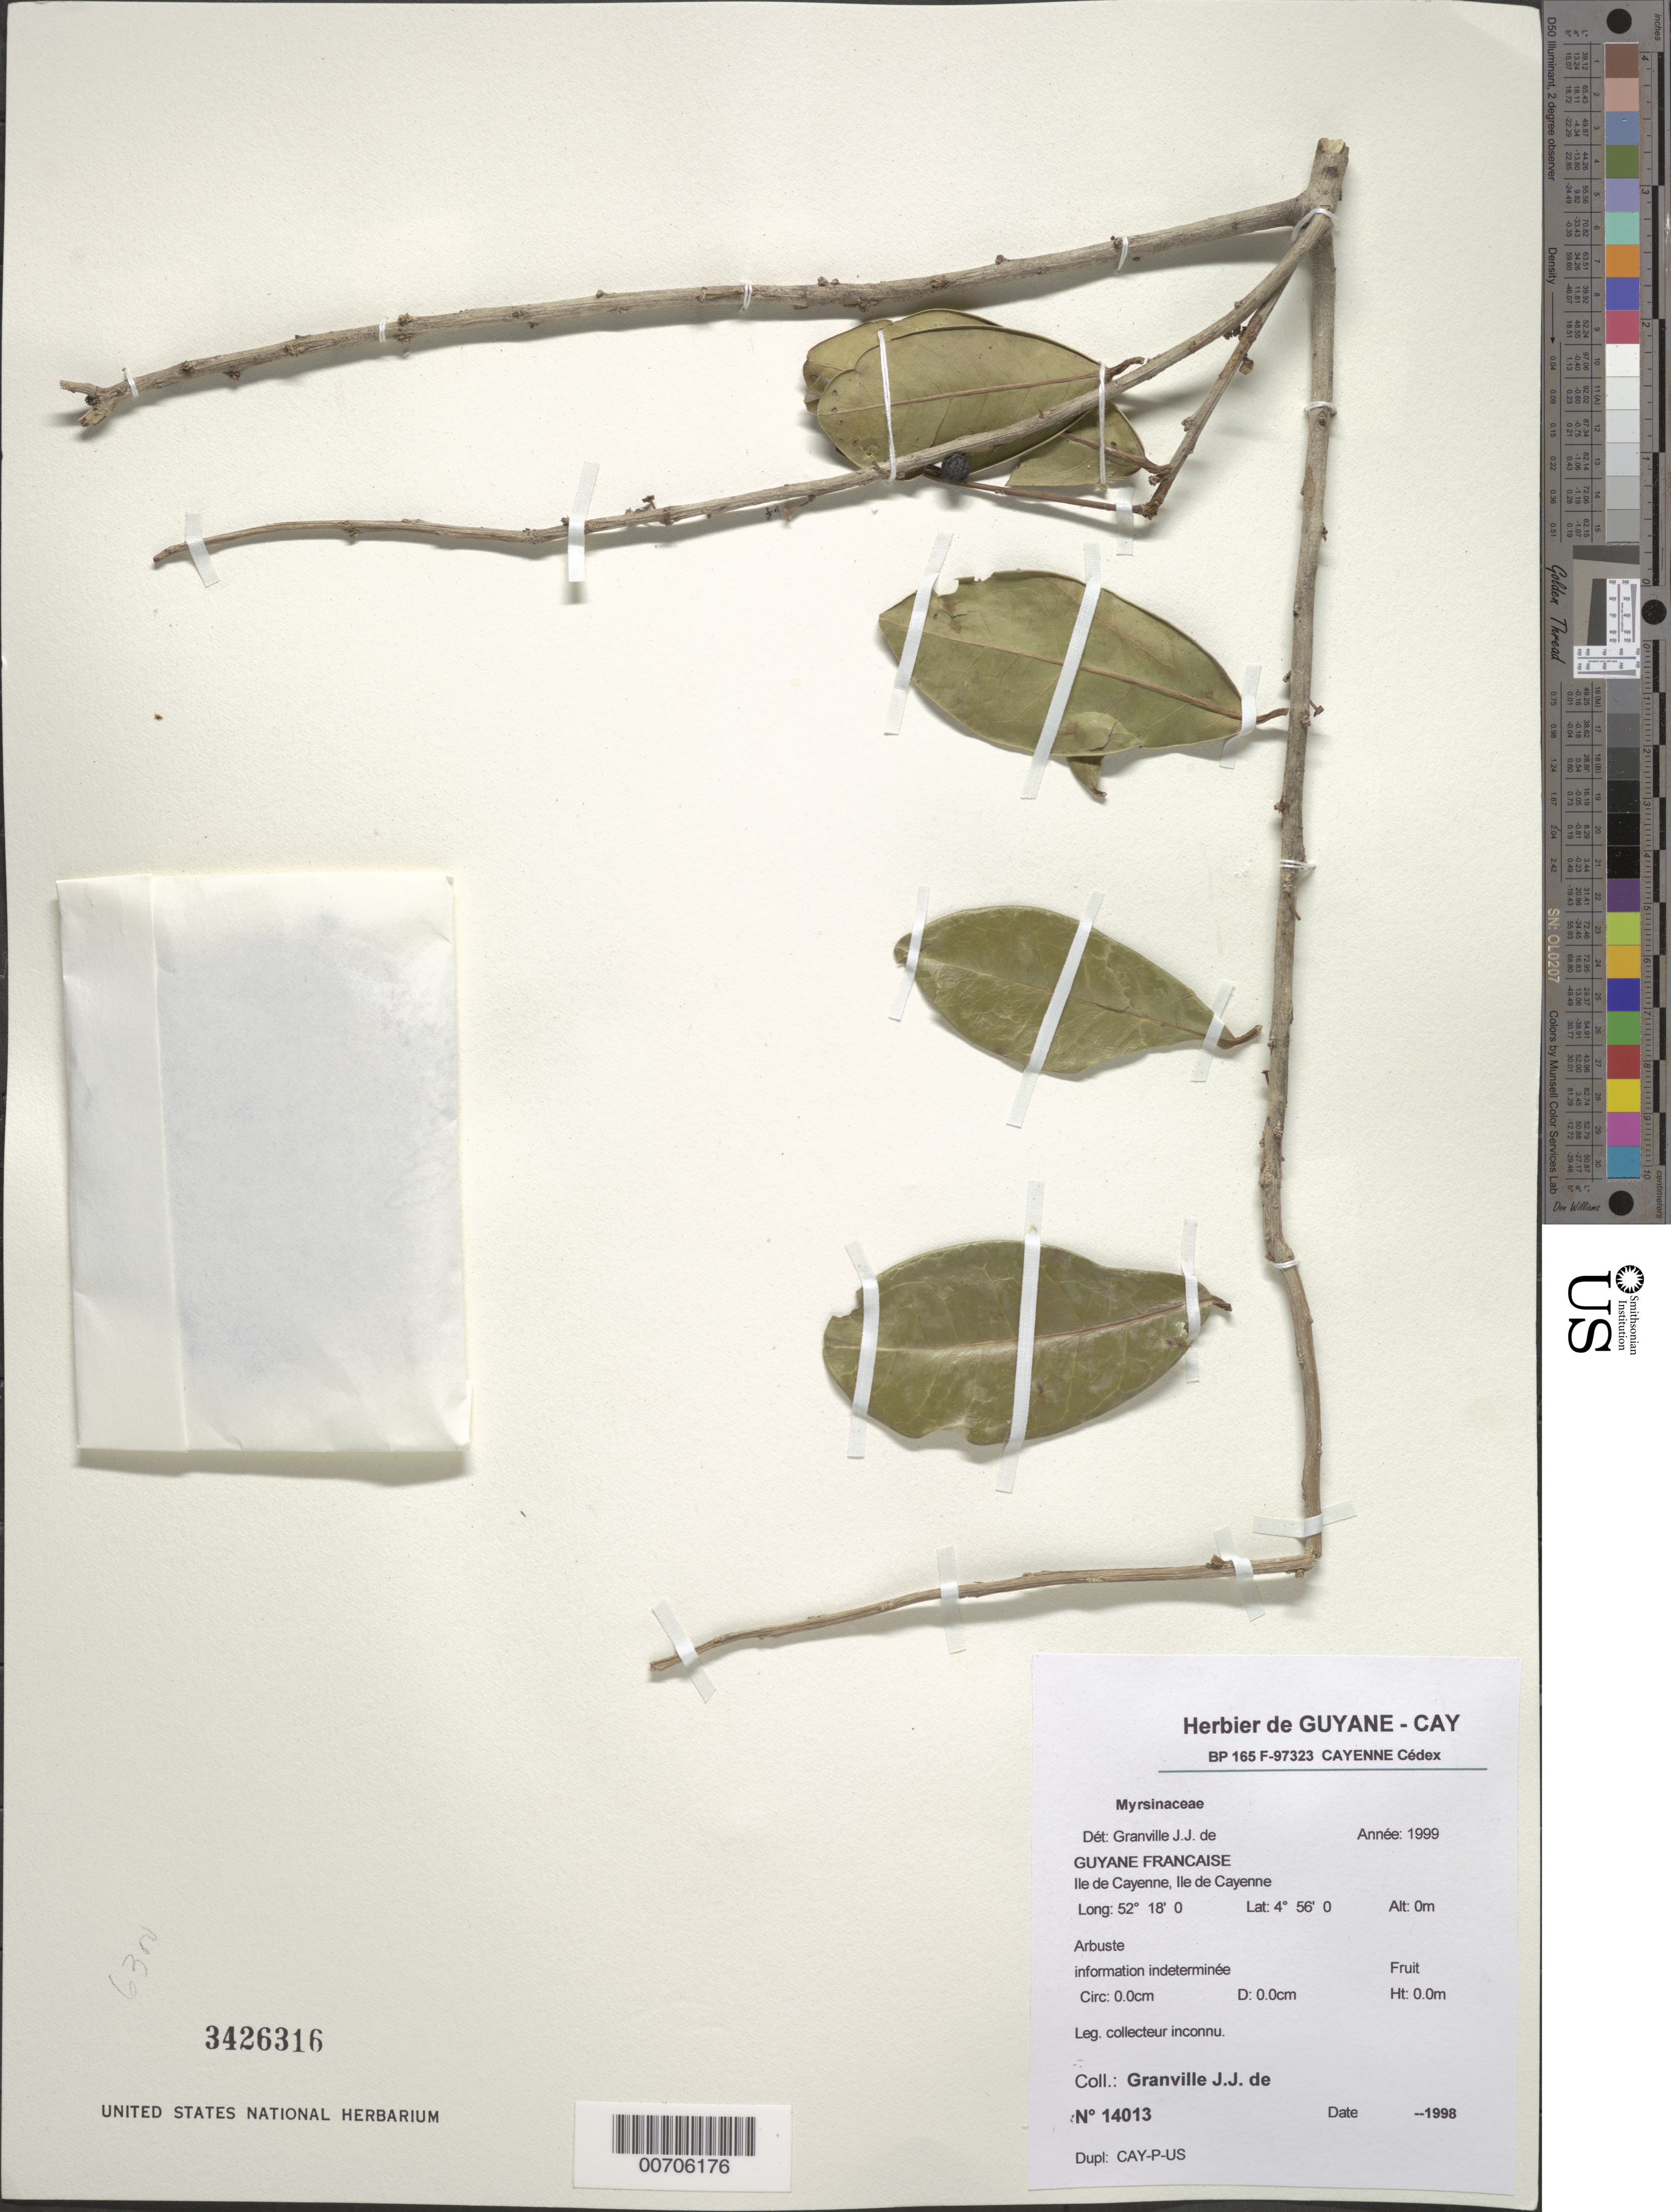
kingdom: Plantae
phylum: Tracheophyta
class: Magnoliopsida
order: Ericales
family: Primulaceae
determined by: Granville, J. J. de, (CAY), Institut de Recherche pour le Developpement (IRD) (FRENCH GUIANA)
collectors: J.-J. de Granville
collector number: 14013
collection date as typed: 1998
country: French Guiana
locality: Ile de Cayenne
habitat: Shrub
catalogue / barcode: US 3426316